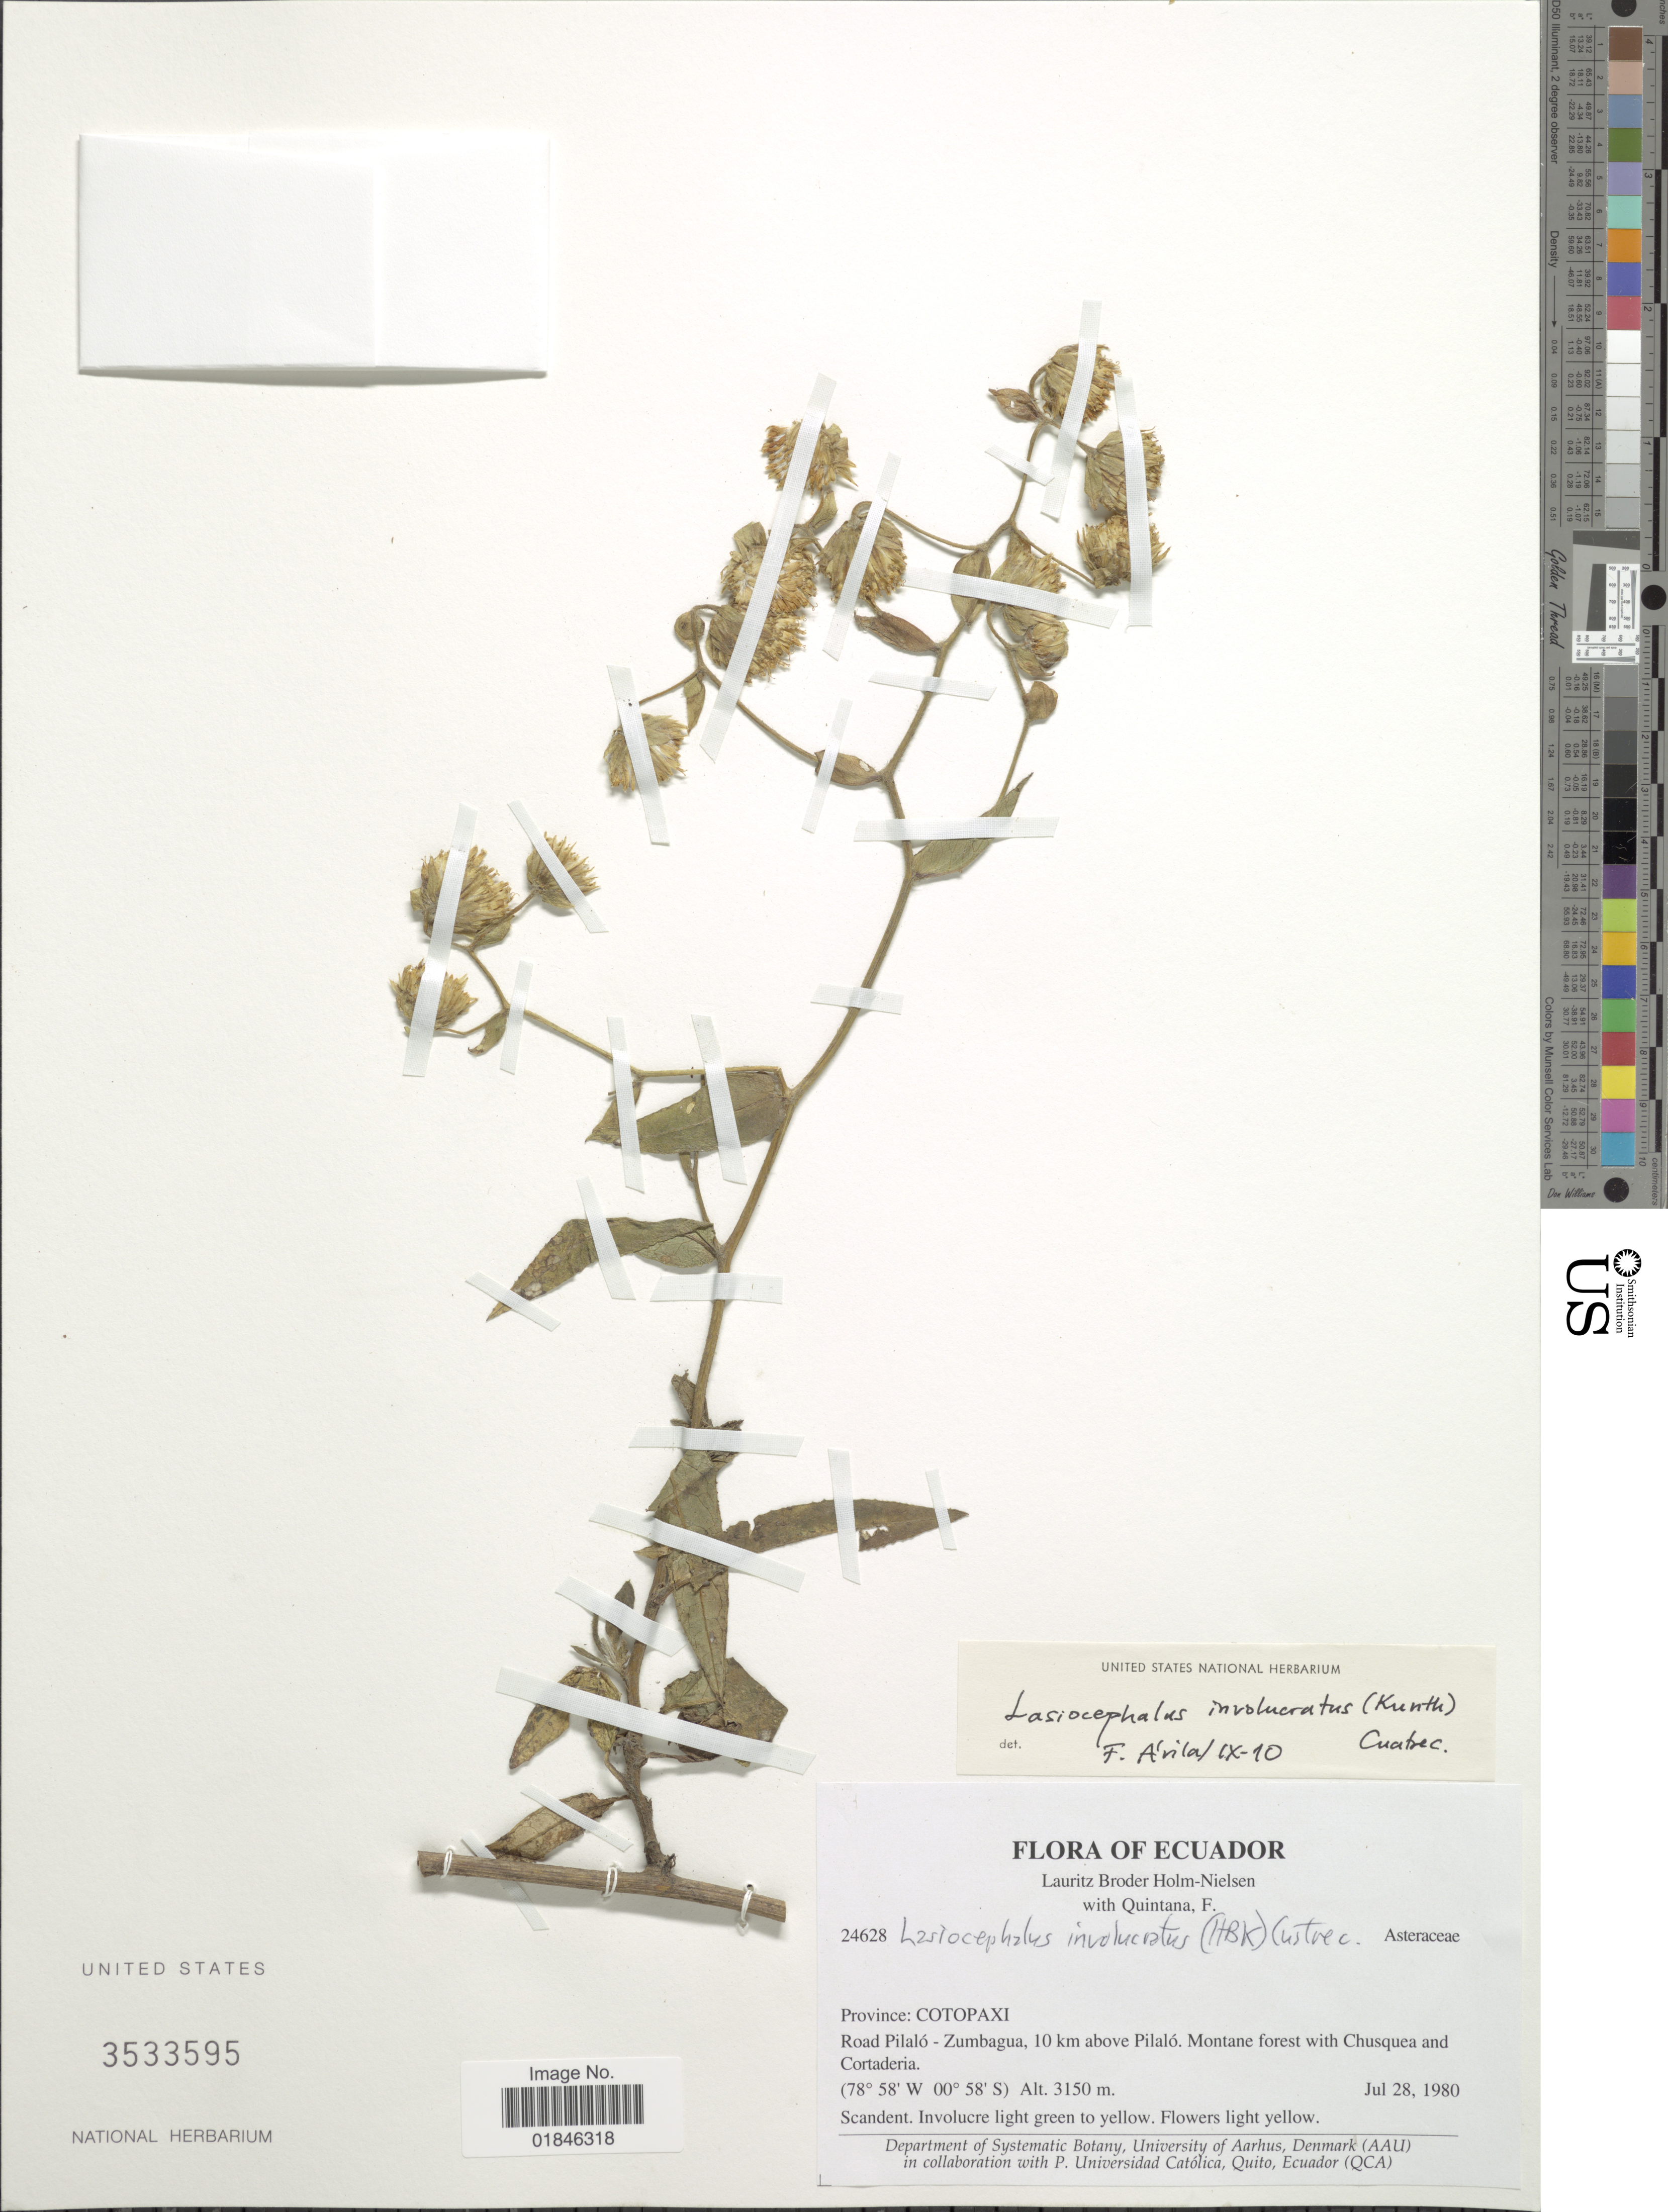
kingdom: Plantae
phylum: Tracheophyta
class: Magnoliopsida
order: Asterales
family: Asteraceae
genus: Senecio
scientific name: Senecio involucratus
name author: (Kunth) DC.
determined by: Salomon, Luciana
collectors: L. B. Holm-Nielsen & F. Quintana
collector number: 24628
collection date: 1980-07-28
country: Ecuador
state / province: Cotopaxi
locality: Province: Cotopaxi. Road Pilaló - Zumbagua, 10 km above Pilaló.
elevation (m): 3150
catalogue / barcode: US 3533595